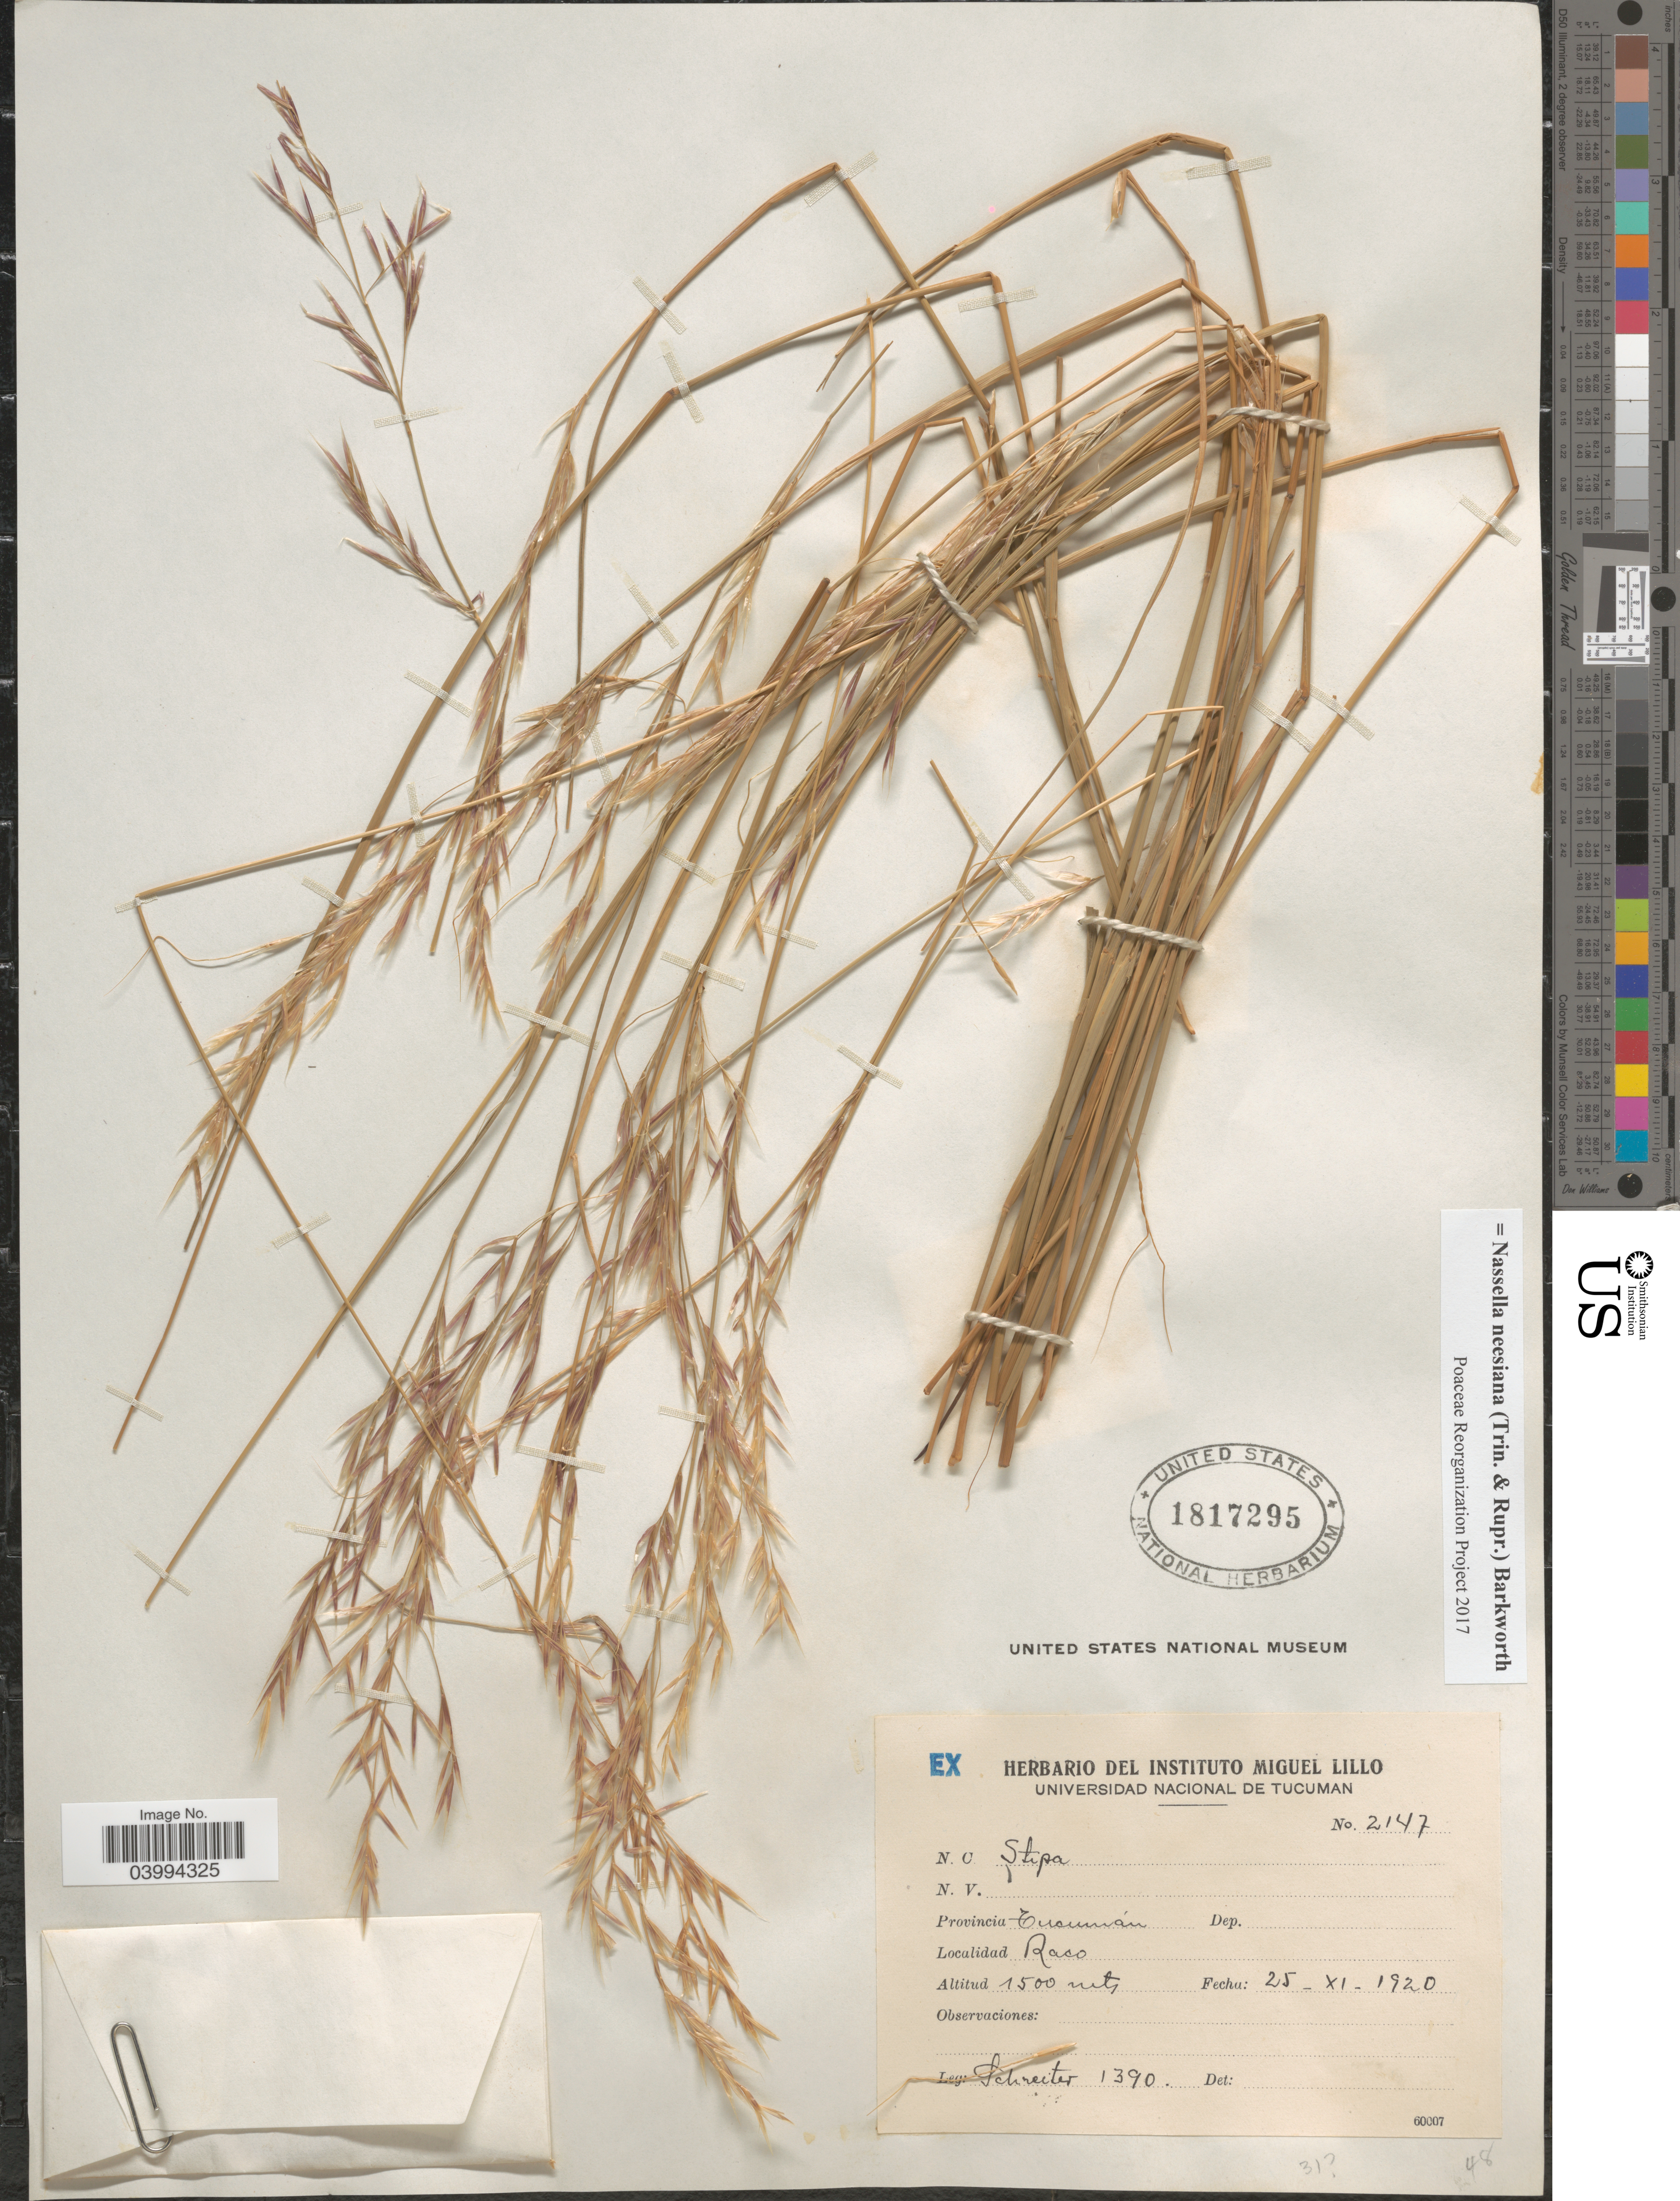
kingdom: Plantae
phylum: Tracheophyta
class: Liliopsida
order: Poales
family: Poaceae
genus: Nassella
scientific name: Nassella neesiana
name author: (Trin. & Rupr.) Barkworth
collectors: -. Schreiter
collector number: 1390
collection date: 1920-11-25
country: Argentina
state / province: Tucuman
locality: Raco.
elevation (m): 1500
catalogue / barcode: US 1817295